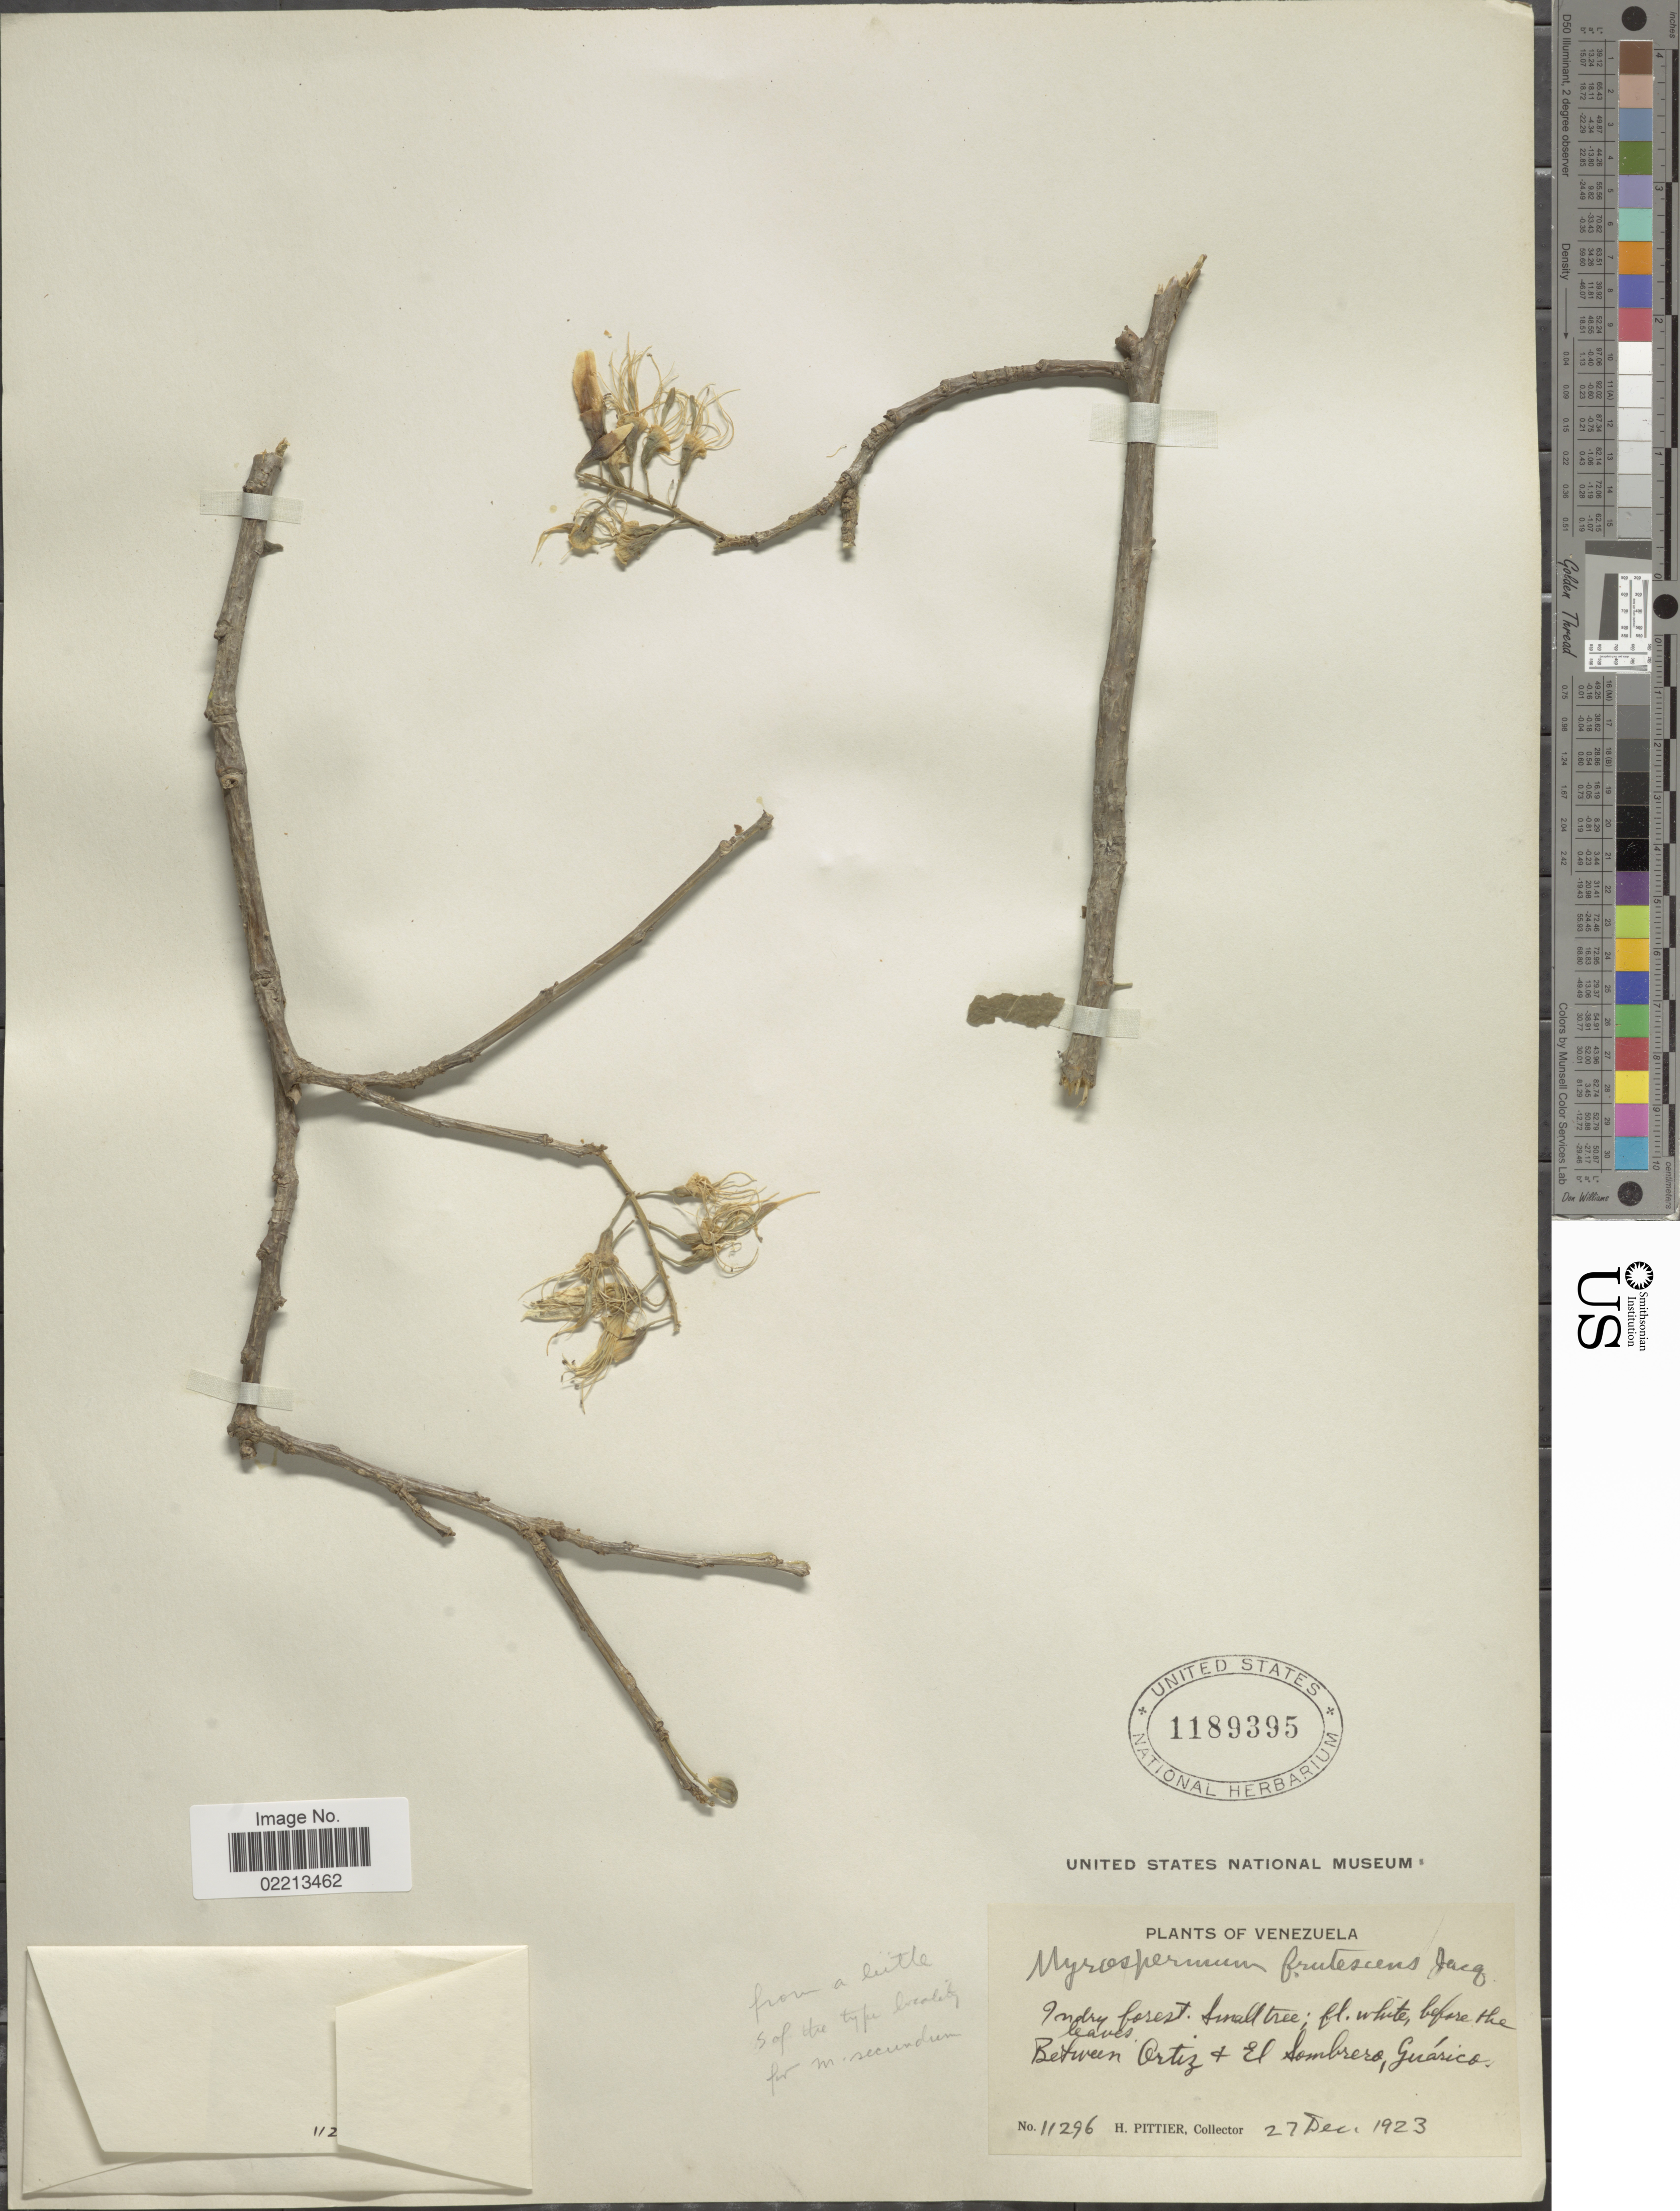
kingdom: Plantae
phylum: Tracheophyta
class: Magnoliopsida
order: Fabales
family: Fabaceae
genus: Myrospermum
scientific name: Myrospermum frutescens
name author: Jacq.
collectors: H. F. Pittier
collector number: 11296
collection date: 1923-12-27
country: Venezuela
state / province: Guárico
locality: Between Ortiz & El Sombrero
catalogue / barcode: US 1189395